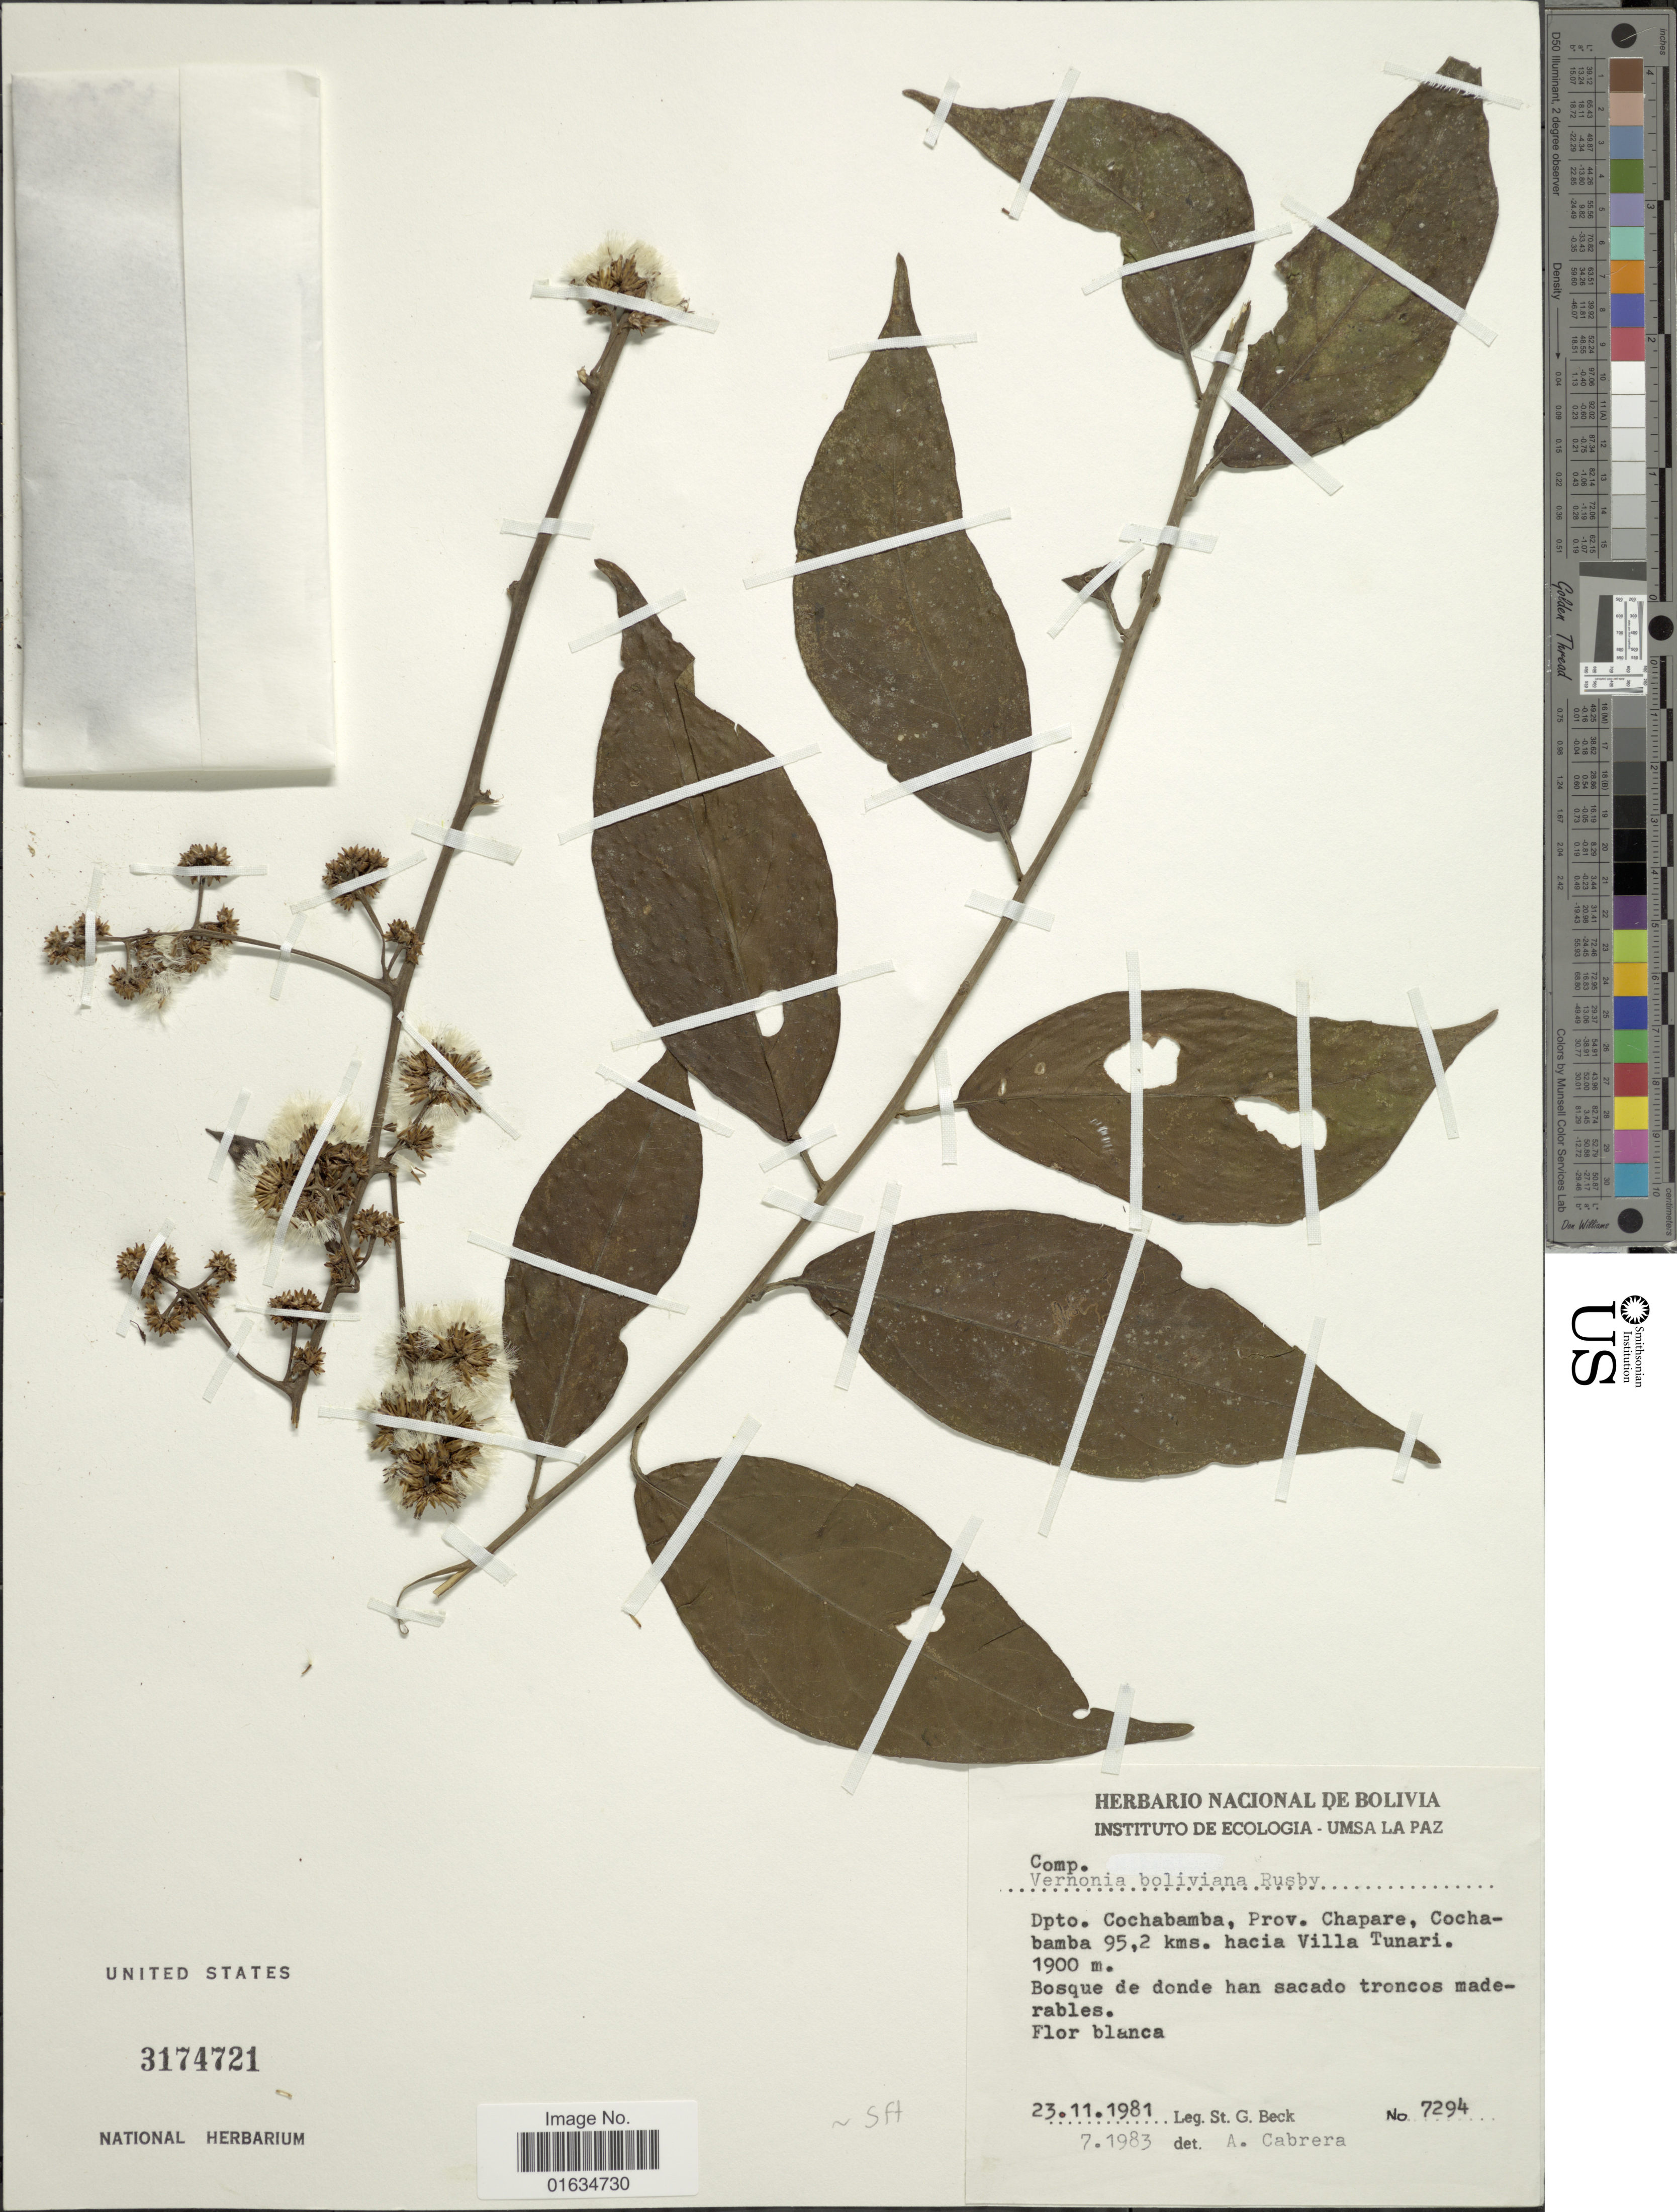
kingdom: Plantae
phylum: Tracheophyta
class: Magnoliopsida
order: Asterales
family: Asteraceae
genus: Critoniopsis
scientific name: Critoniopsis boliviana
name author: (Britton) H. Rob.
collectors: S. G. Beck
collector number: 7294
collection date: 1981-11-23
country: Bolivia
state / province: Cochabamba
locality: Prov. Chapare, Cochabamba 95,2 kms. hacia Villa Tunari.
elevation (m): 1900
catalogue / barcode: US 3174721